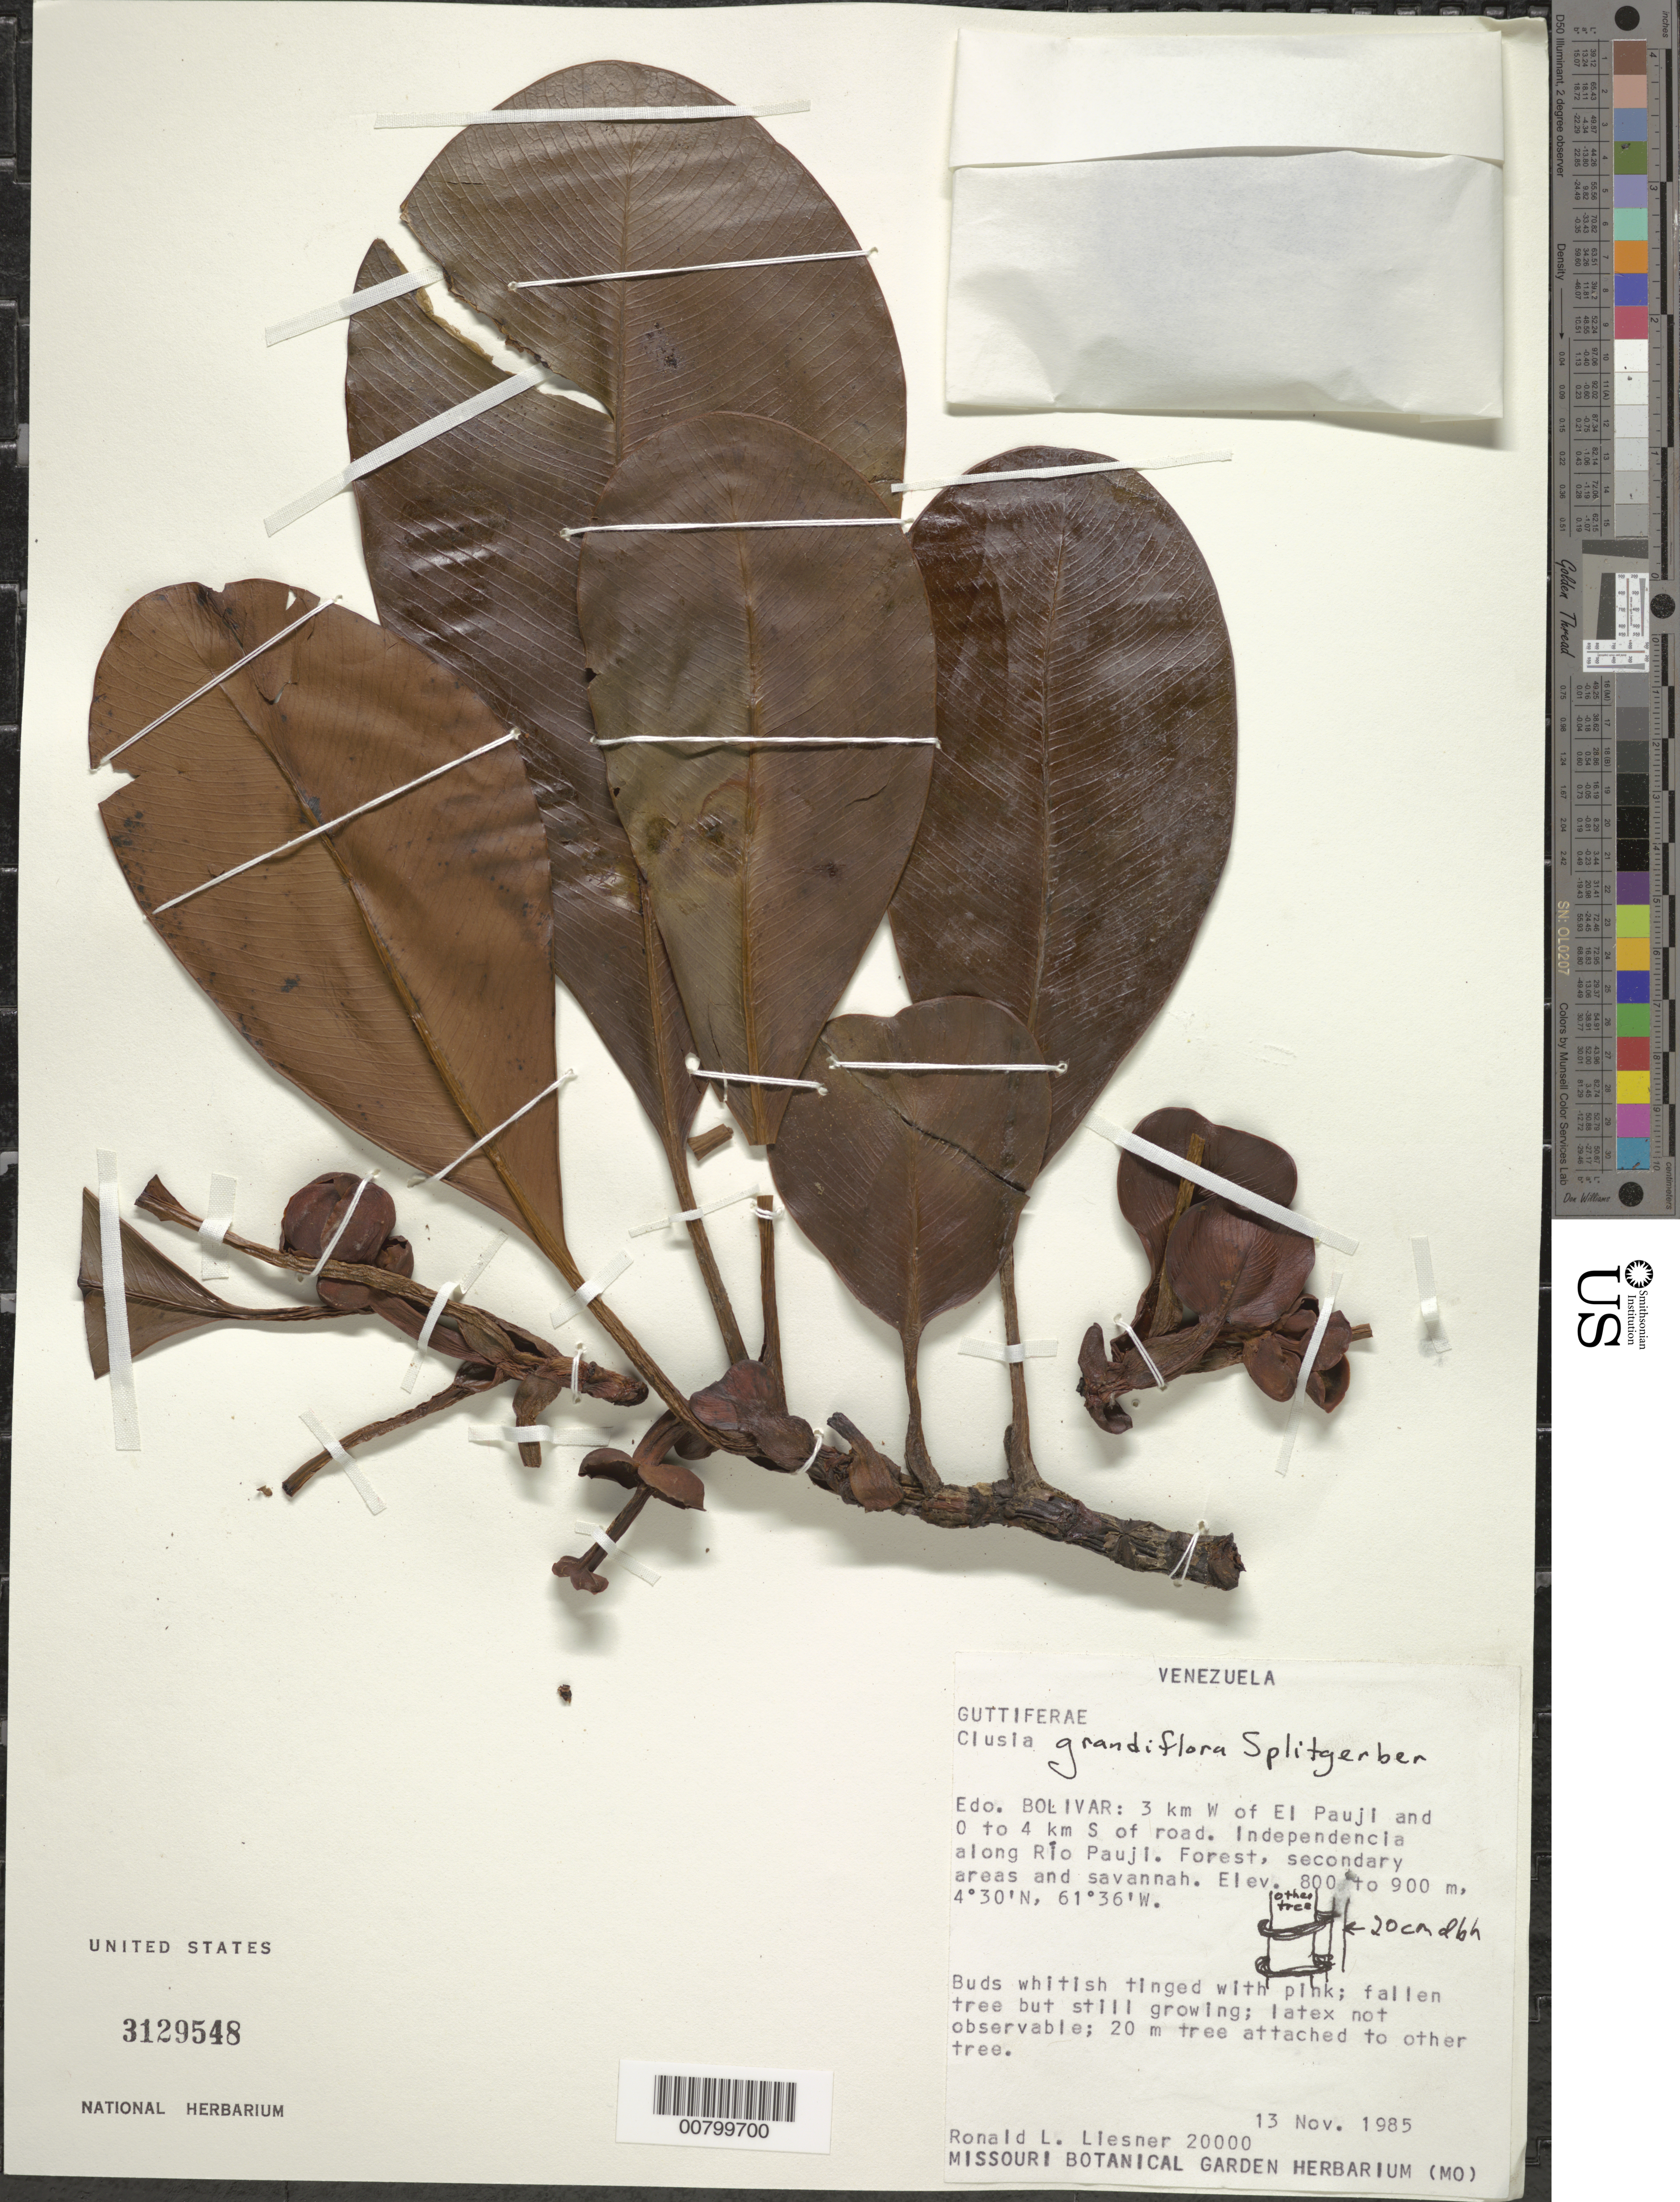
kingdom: Plantae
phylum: Tracheophyta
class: Magnoliopsida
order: Malpighiales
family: Clusiaceae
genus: Clusia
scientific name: Clusia grandiflora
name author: Splitg.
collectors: R. L. Liesner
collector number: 20000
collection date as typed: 13-Nov-85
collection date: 1985-11-13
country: Venezuela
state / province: Bolívar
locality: El Pauji, 3 km W of and 0-4 km S of road; Independencia along Río Pauji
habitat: Forest, secondary areas and savannah.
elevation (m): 800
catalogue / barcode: US 3129548